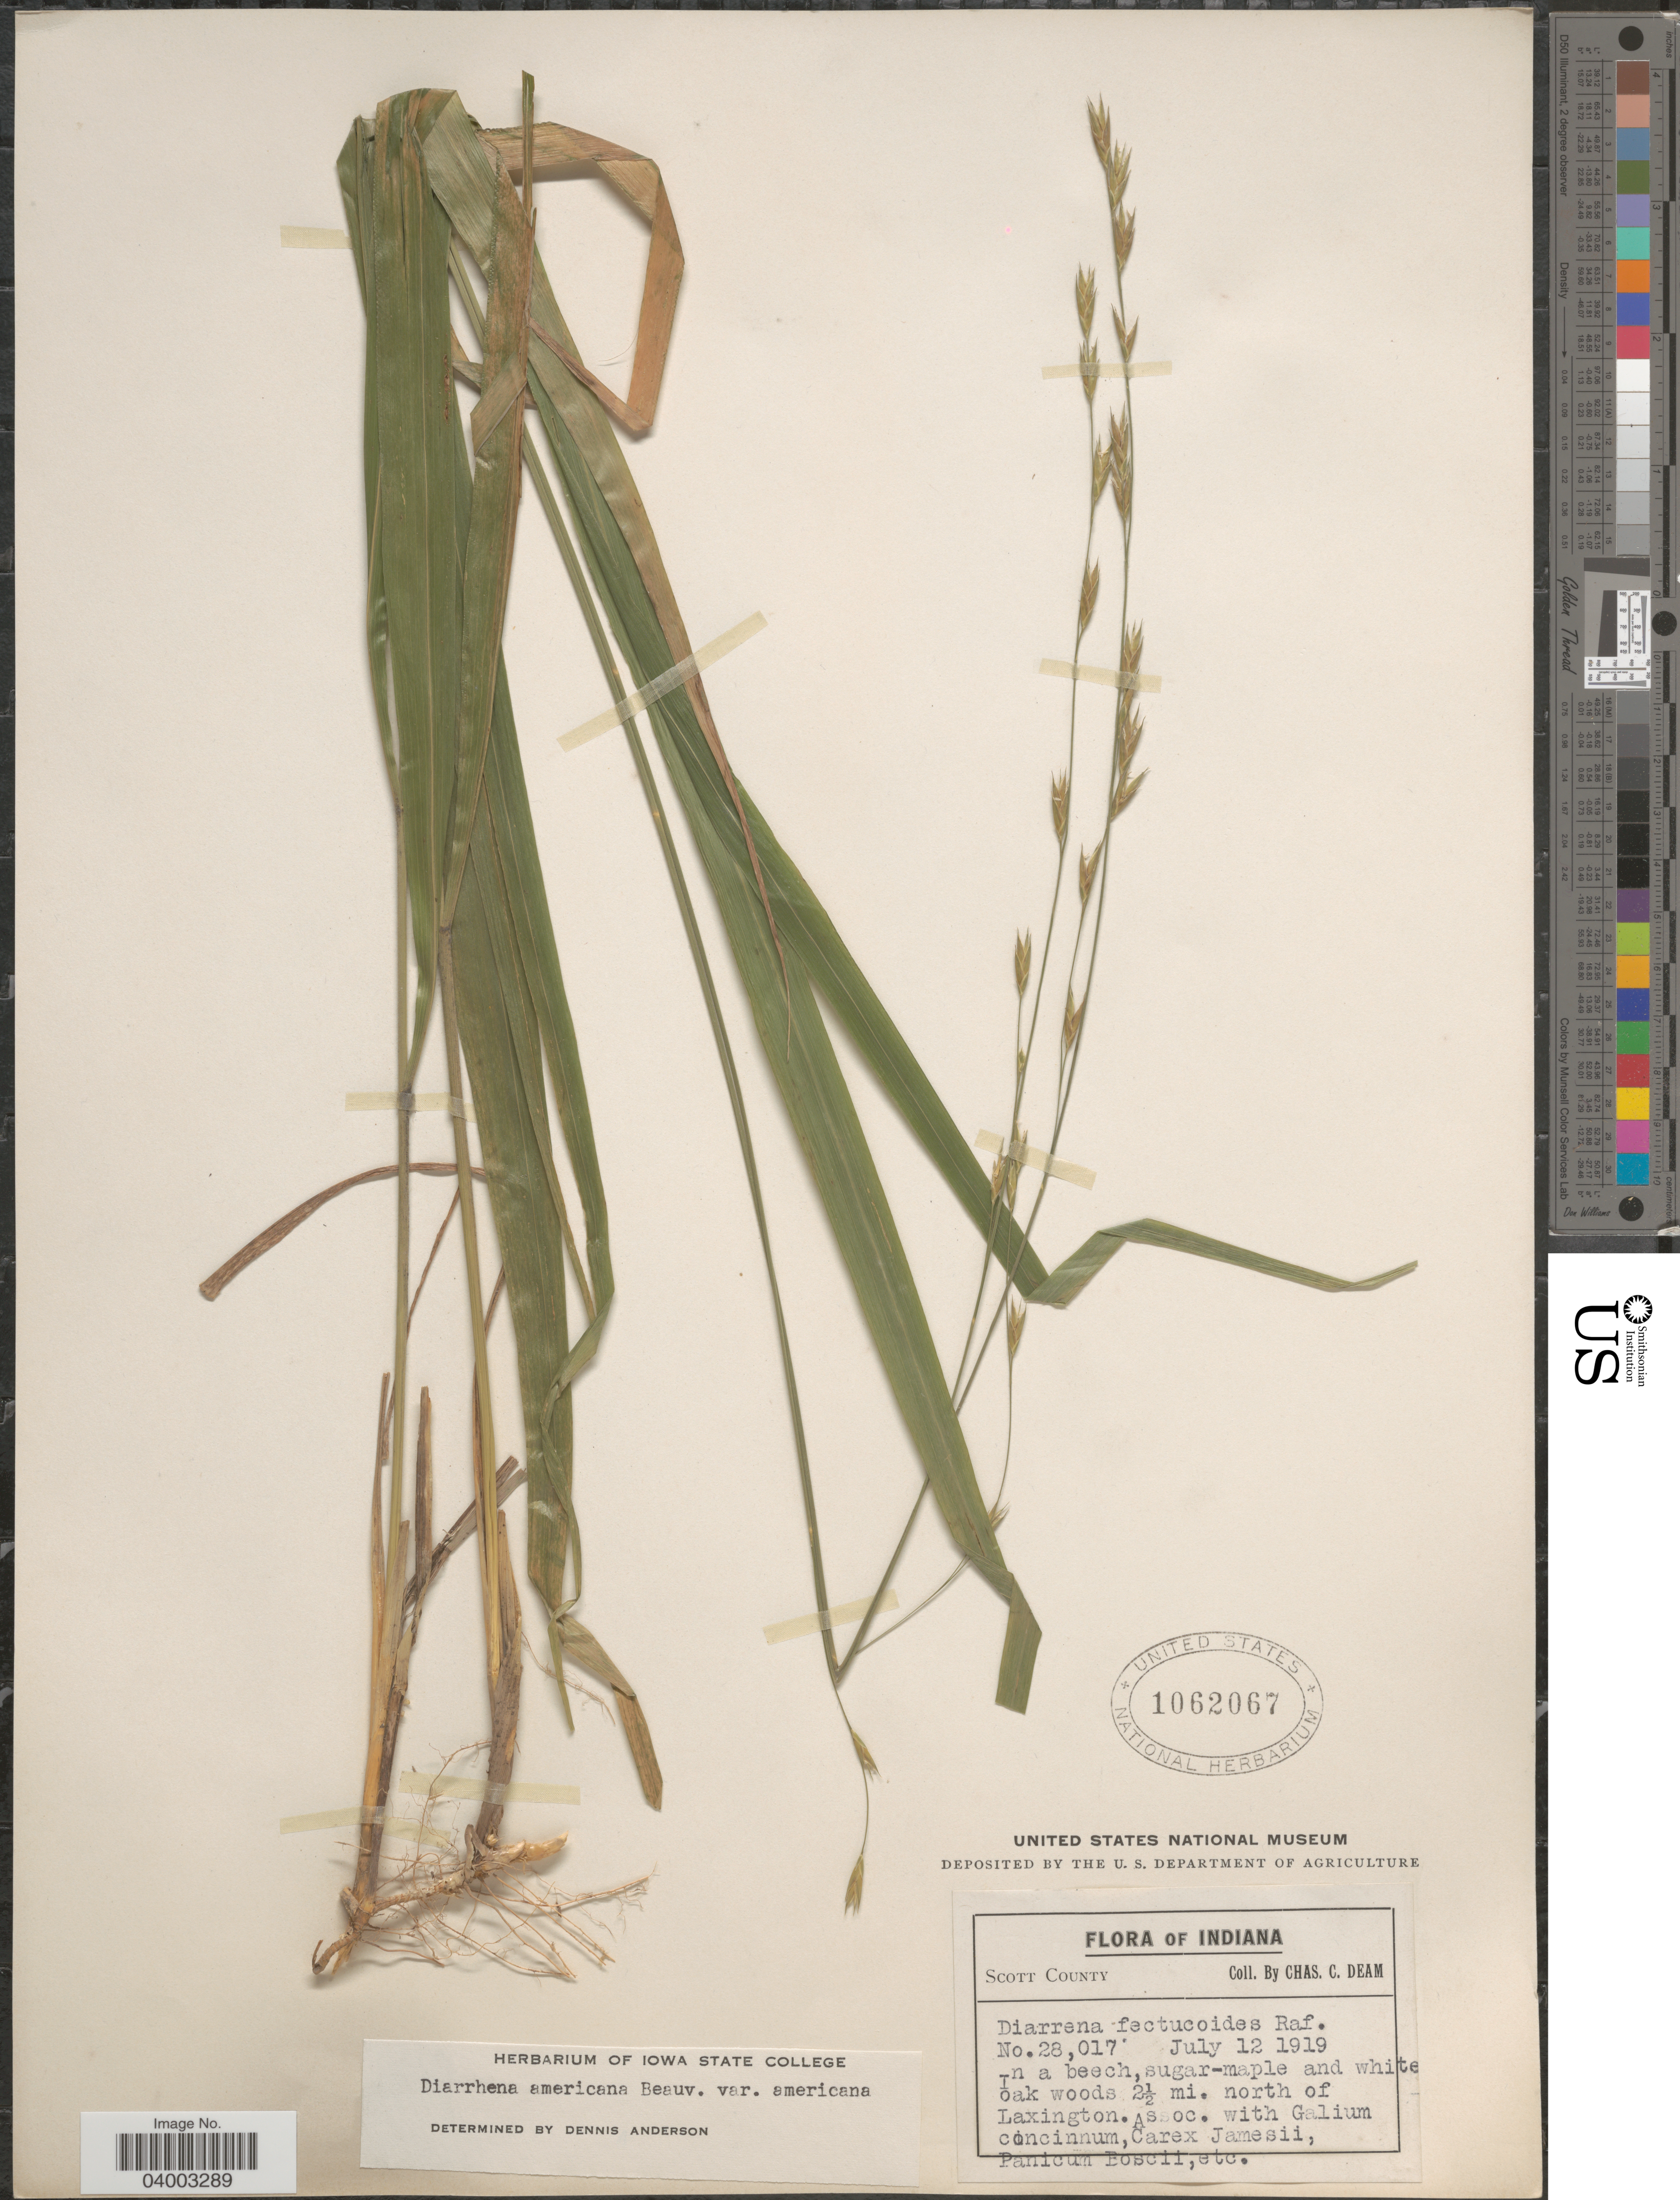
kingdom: Plantae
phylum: Tracheophyta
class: Liliopsida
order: Poales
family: Poaceae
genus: Diarrhena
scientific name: Diarrhena americana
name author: P. Beauv.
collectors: C. C. Deam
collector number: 28017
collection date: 1919-07-12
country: United States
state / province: Indiana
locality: Scott County. In a beech, sugar-maple and white oak woods 2½ mi. north of Laxington.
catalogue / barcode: US 1062067